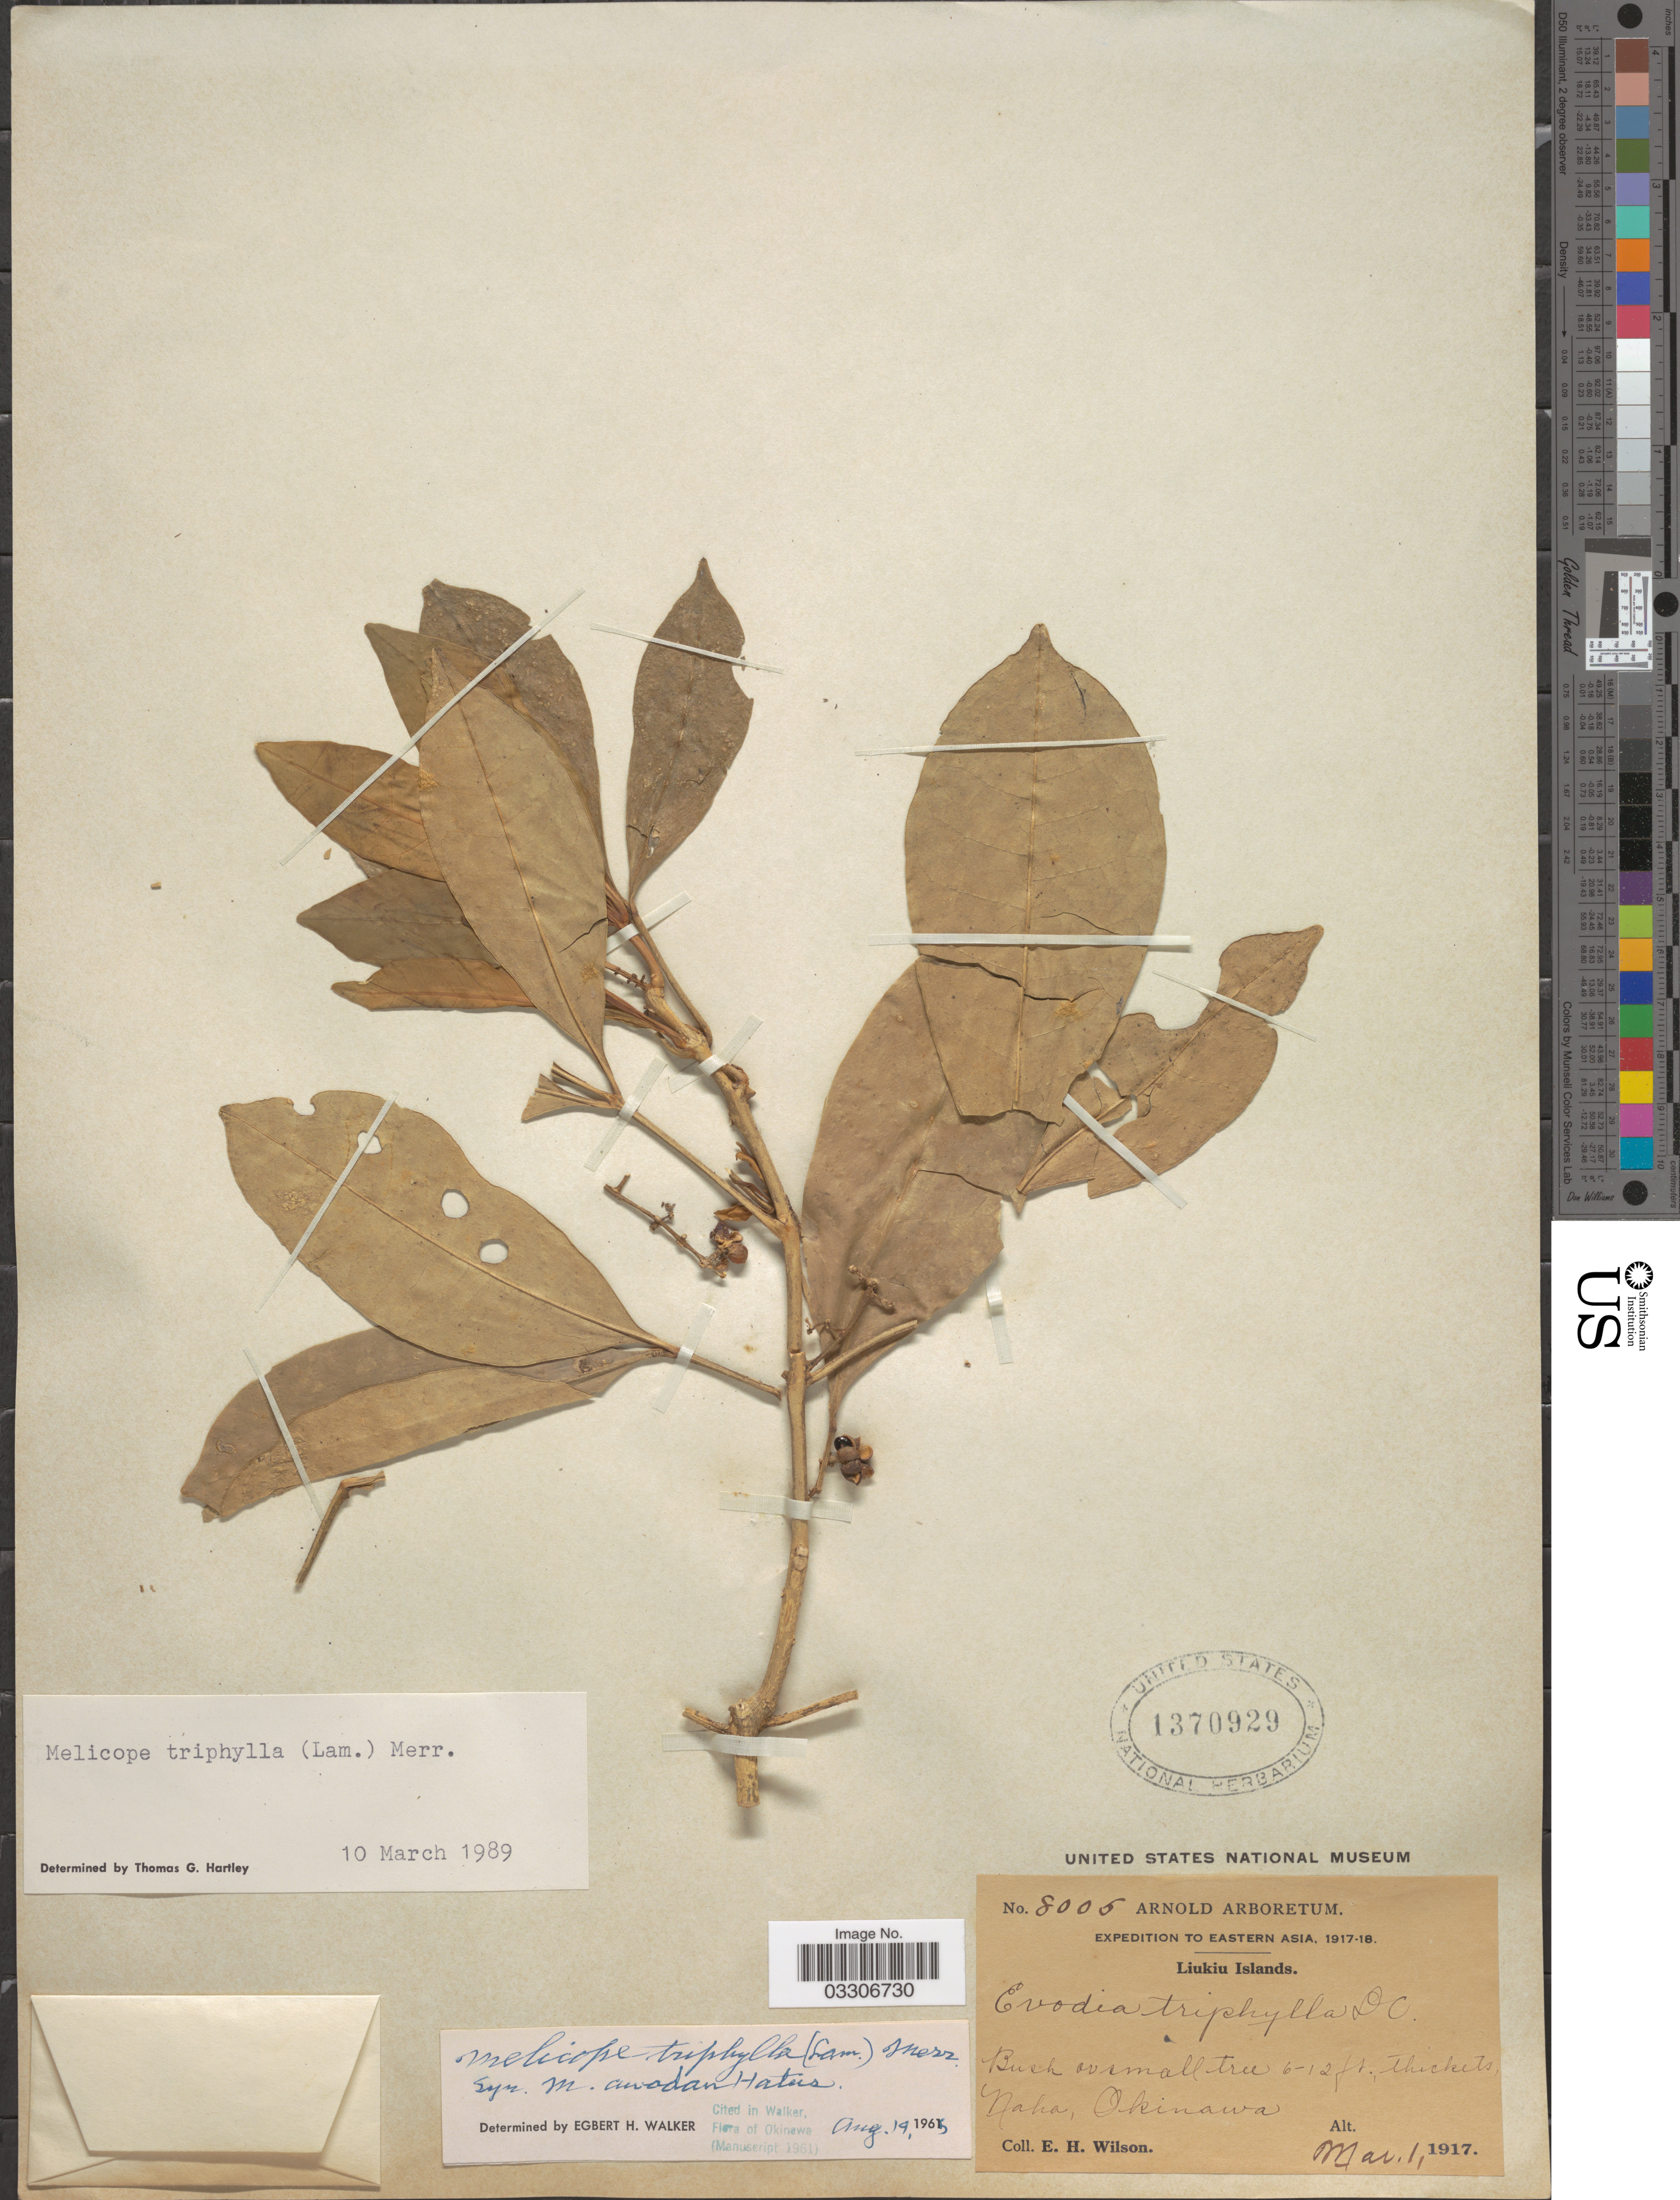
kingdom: Plantae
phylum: Tracheophyta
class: Magnoliopsida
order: Sapindales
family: Rutaceae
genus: Melicope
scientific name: Melicope triphylla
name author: (Lam.) Merr.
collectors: E. Wilson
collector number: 8005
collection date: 1917-03-01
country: Japan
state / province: Okinawa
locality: Liukiu Islands. Naha.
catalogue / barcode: US 1370929